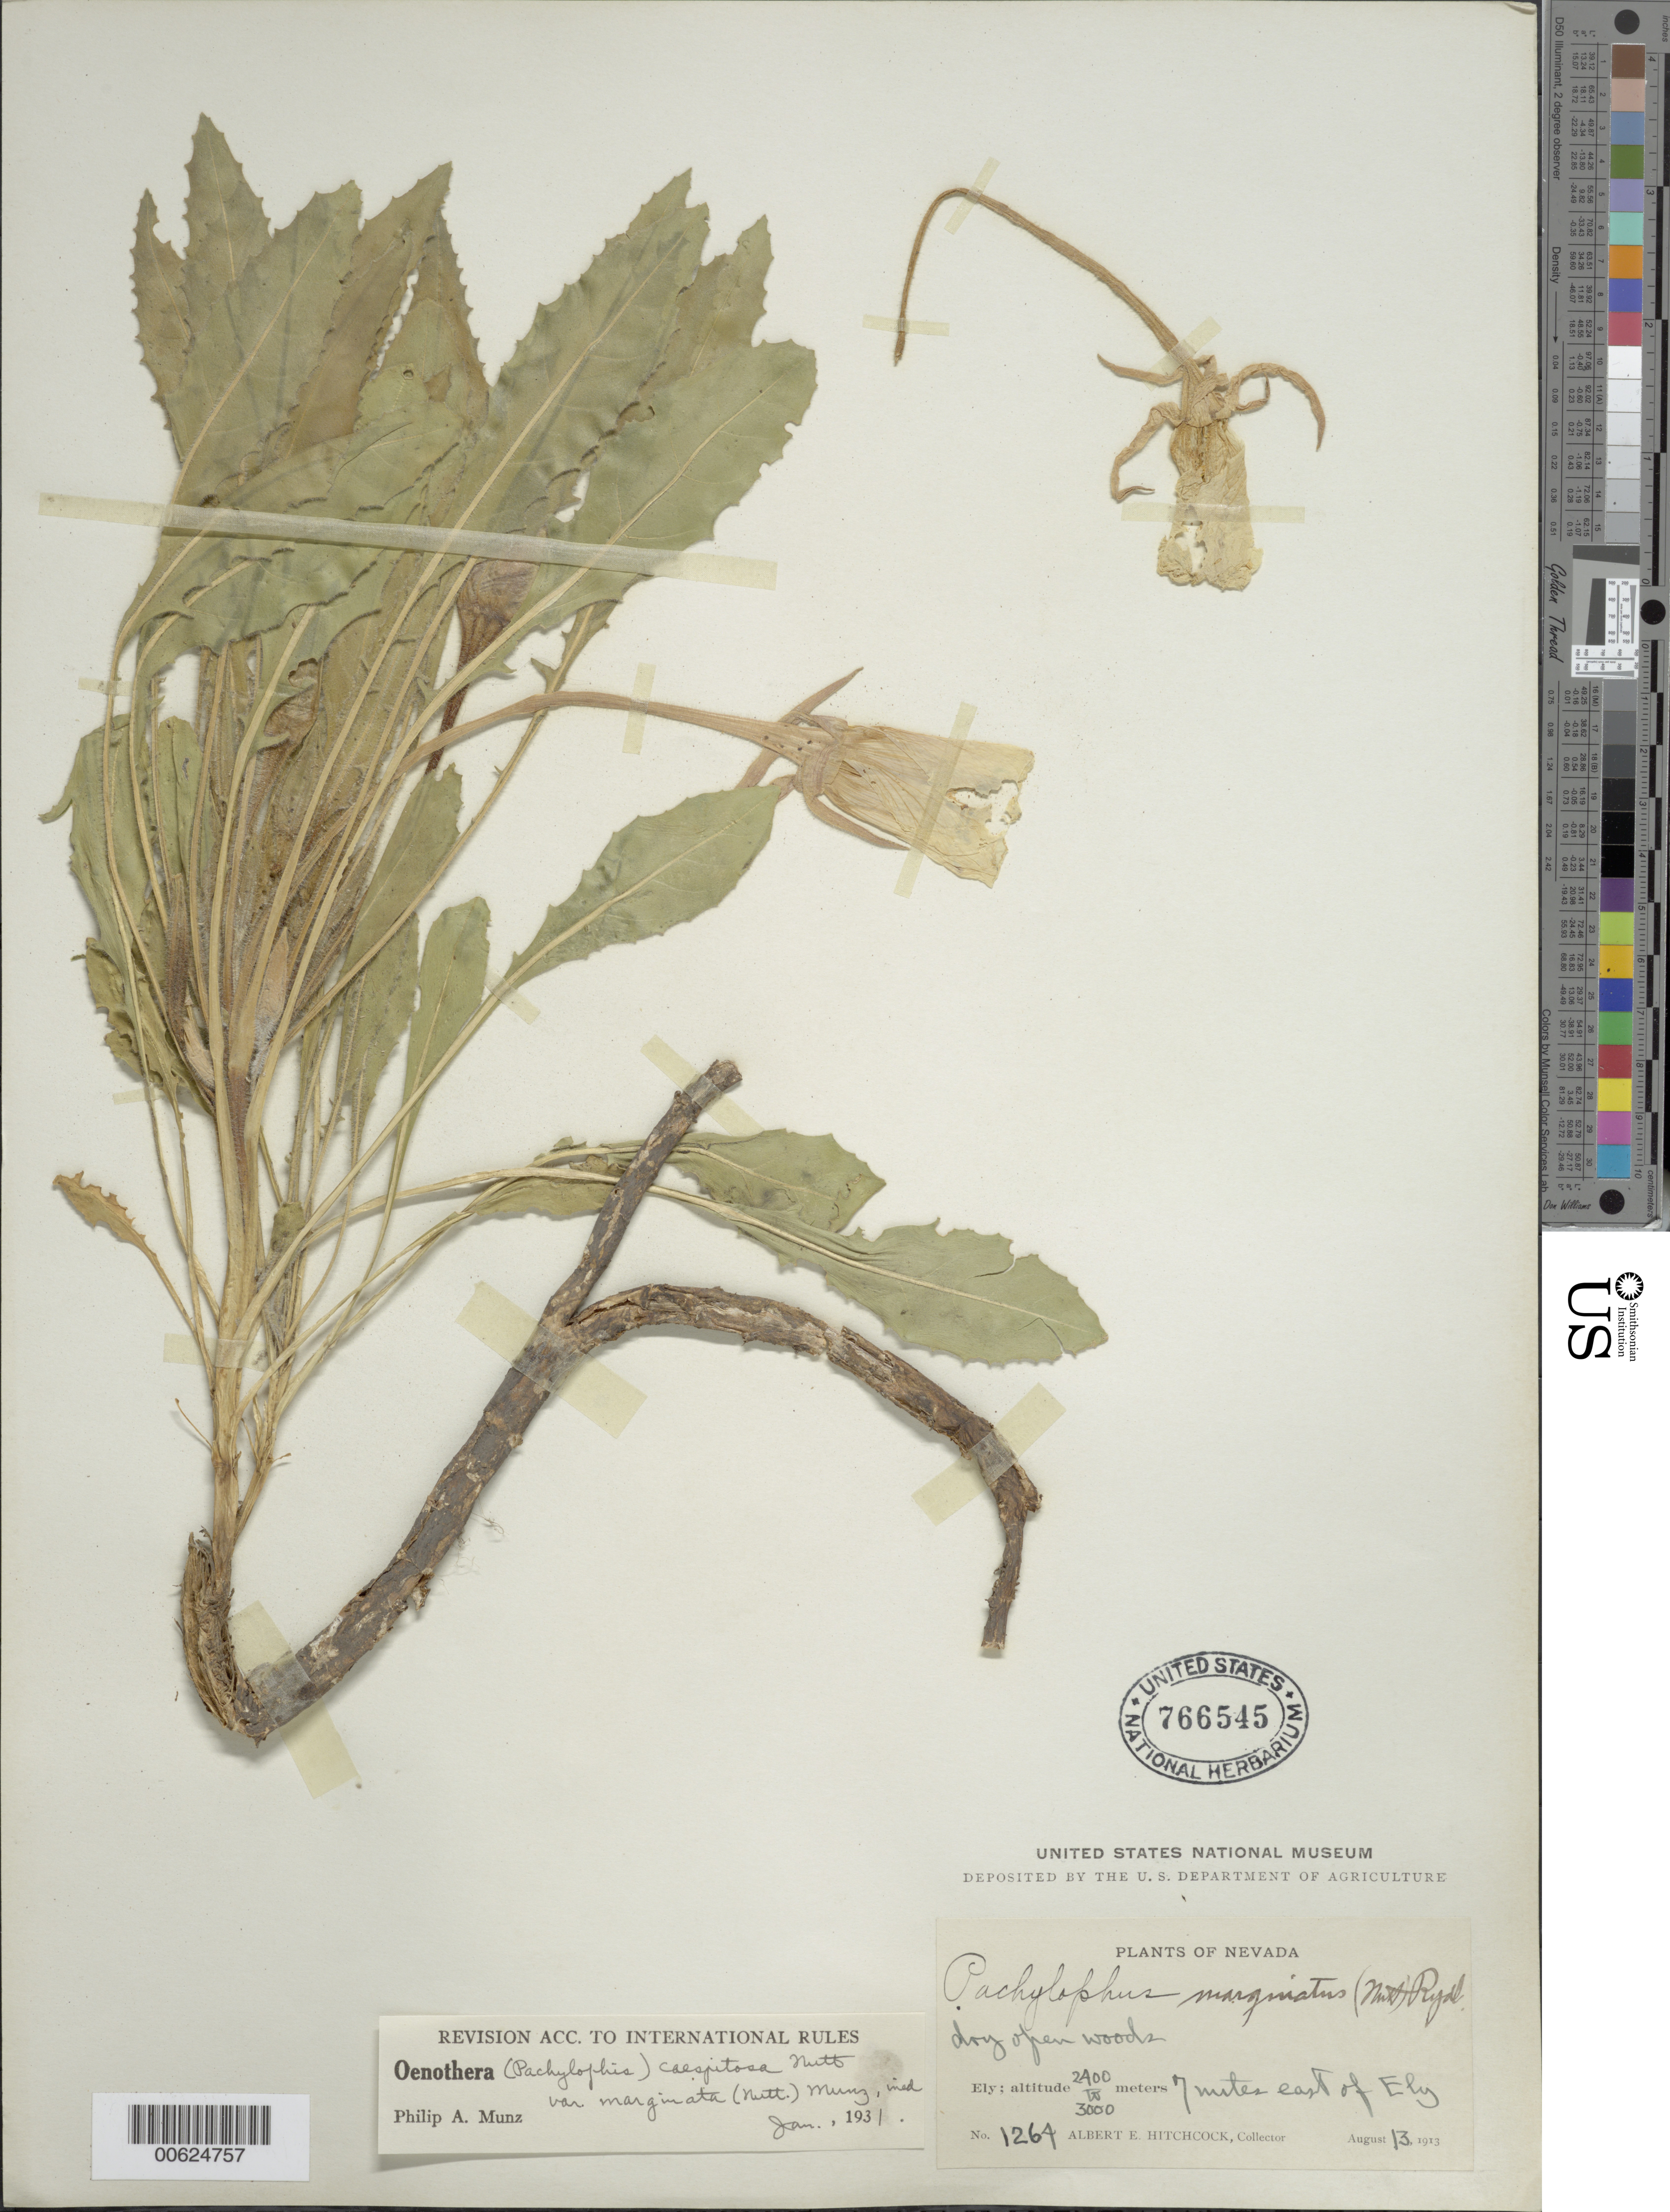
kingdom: Plantae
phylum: Tracheophyta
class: Magnoliopsida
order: Myrtales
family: Onagraceae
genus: Oenothera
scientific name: Oenothera cespitosa subsp. marginata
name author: (Nutt. ex Hook. & Arn.) Munz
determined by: Munz, Philip A.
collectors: A. S. Hitchcock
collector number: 1264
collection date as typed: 13 Aug 1913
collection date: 1913-08-13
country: United States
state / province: Nevada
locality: E of Ely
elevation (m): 2400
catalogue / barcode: US 766545